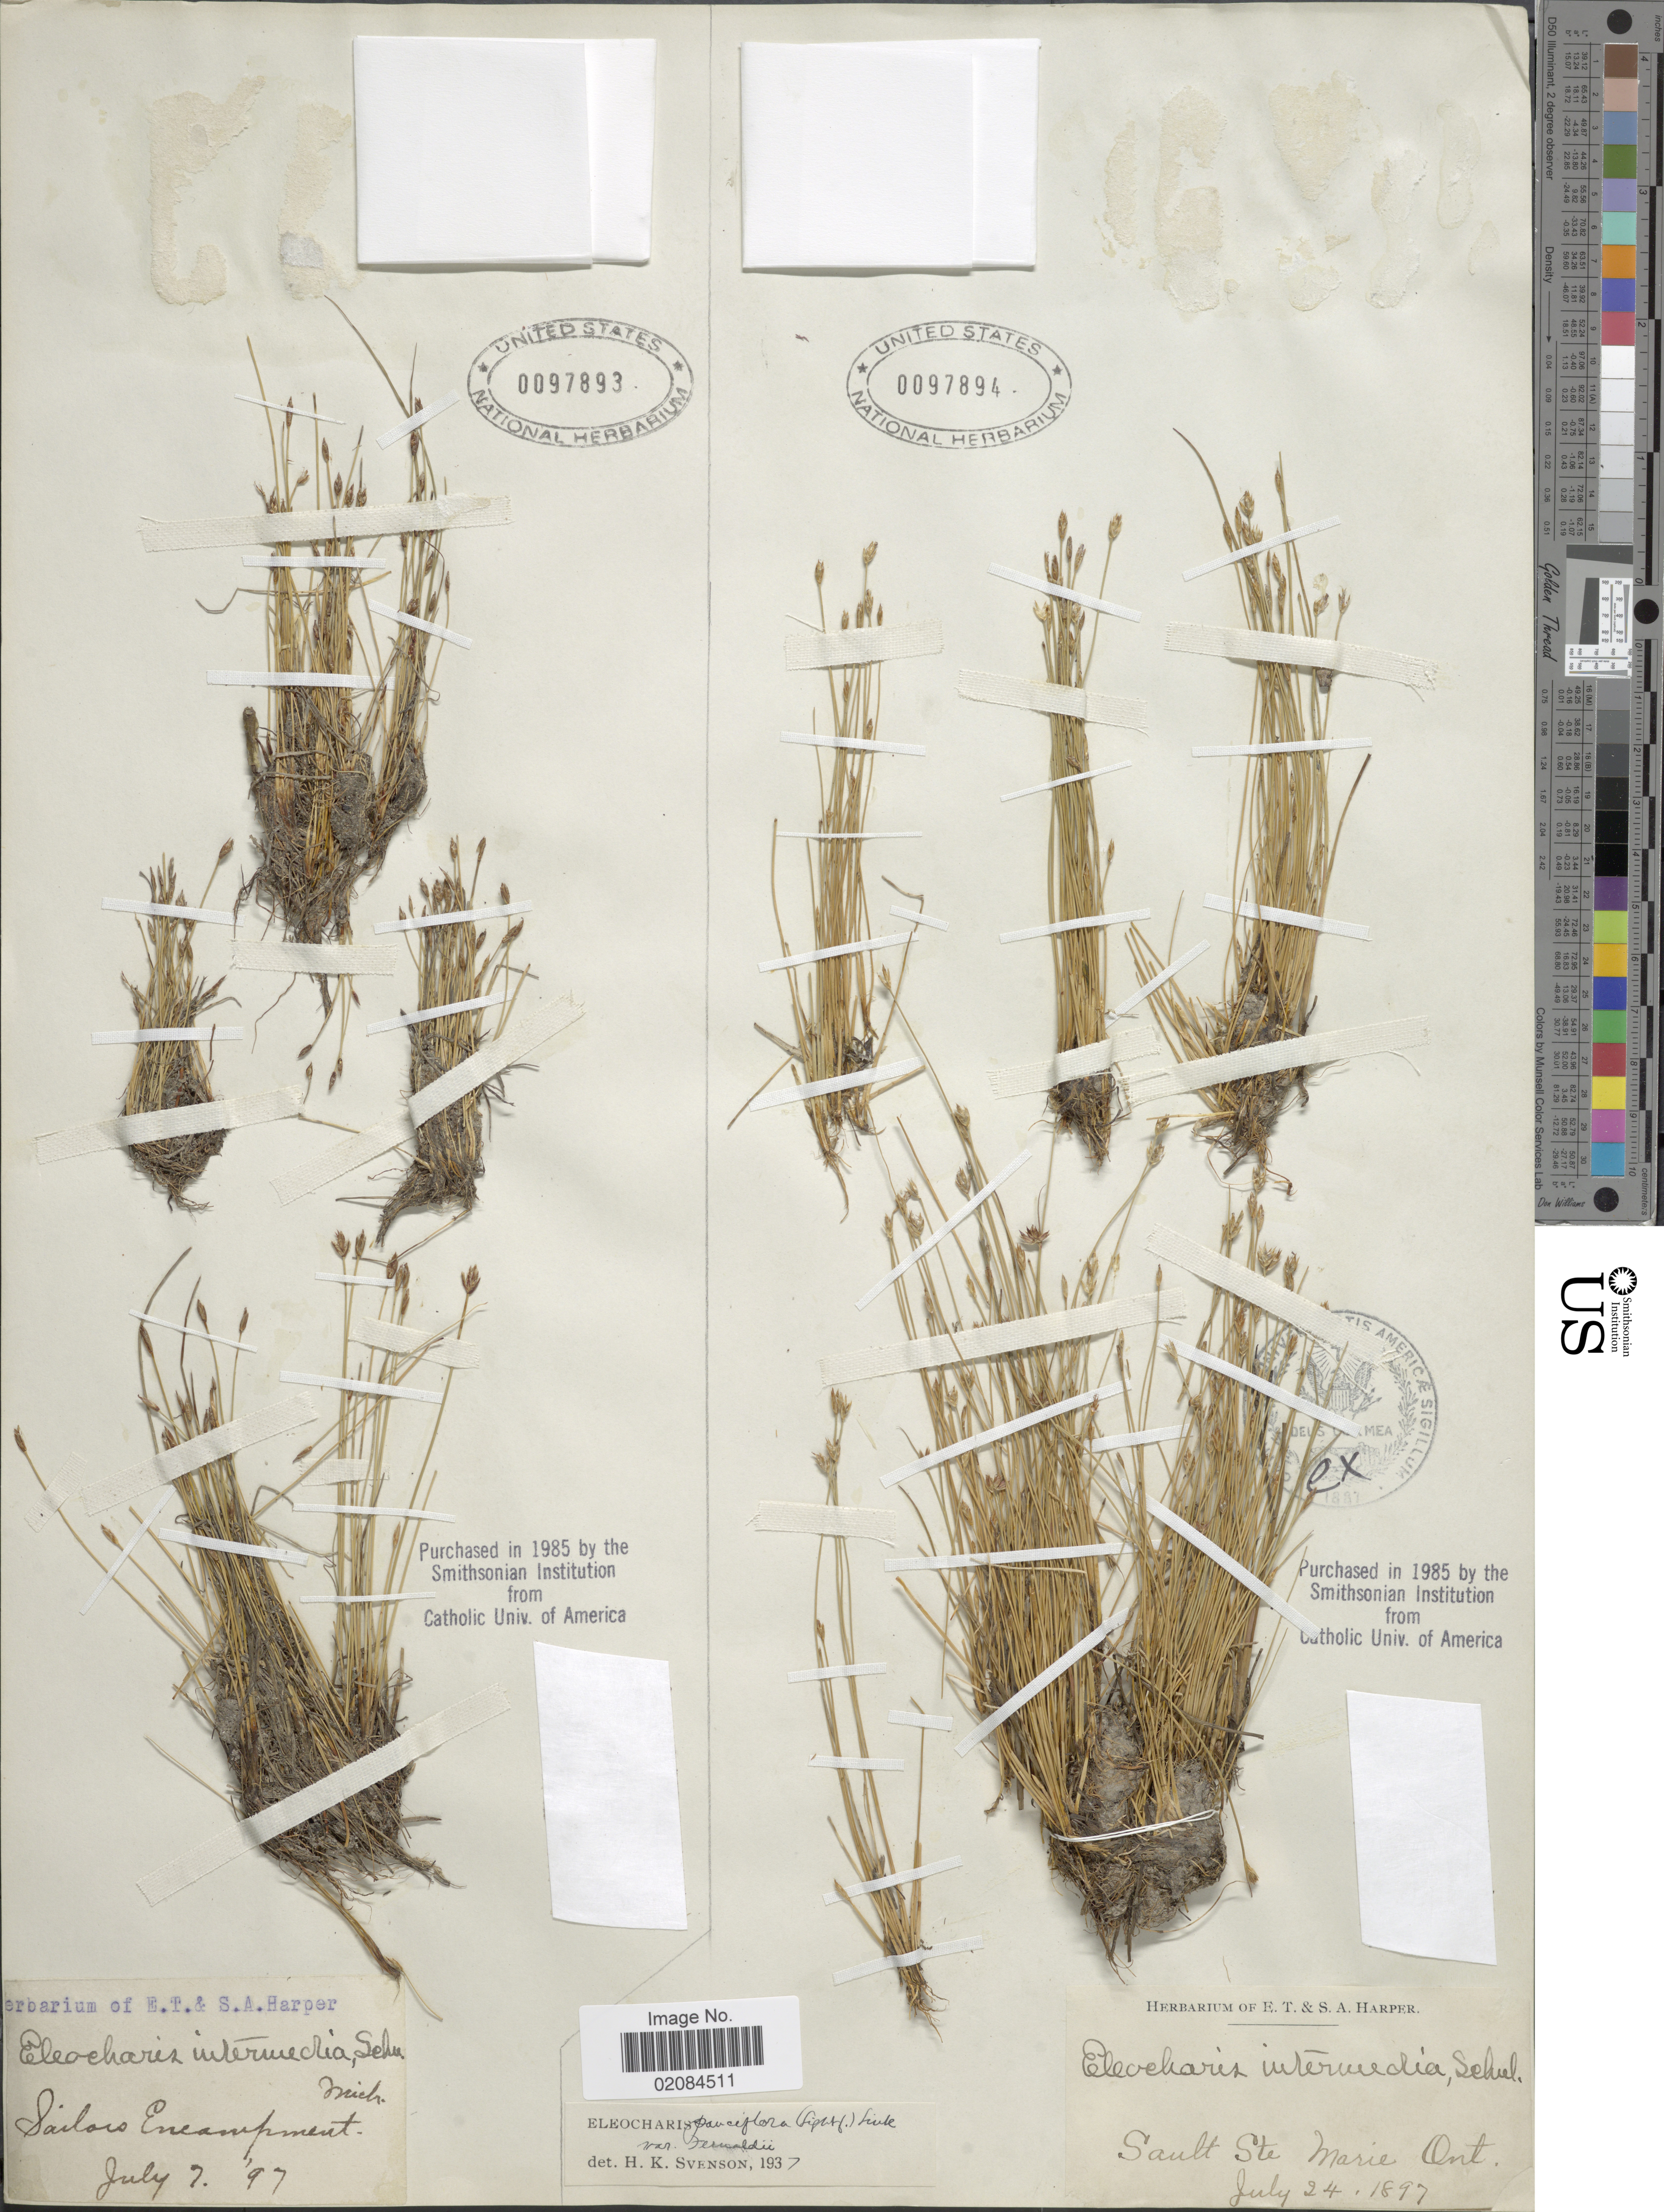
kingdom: Plantae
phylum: Tracheophyta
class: Liliopsida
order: Poales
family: Cyperaceae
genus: Eleocharis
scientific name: Eleocharis quinqueflora subsp. fernaldii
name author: (Svenson) Hultén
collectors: ex herb. E. T. & S. A. Harper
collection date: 1897-07-24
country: Canada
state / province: Ontario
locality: Sault Ste Marie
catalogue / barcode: US 97894-2